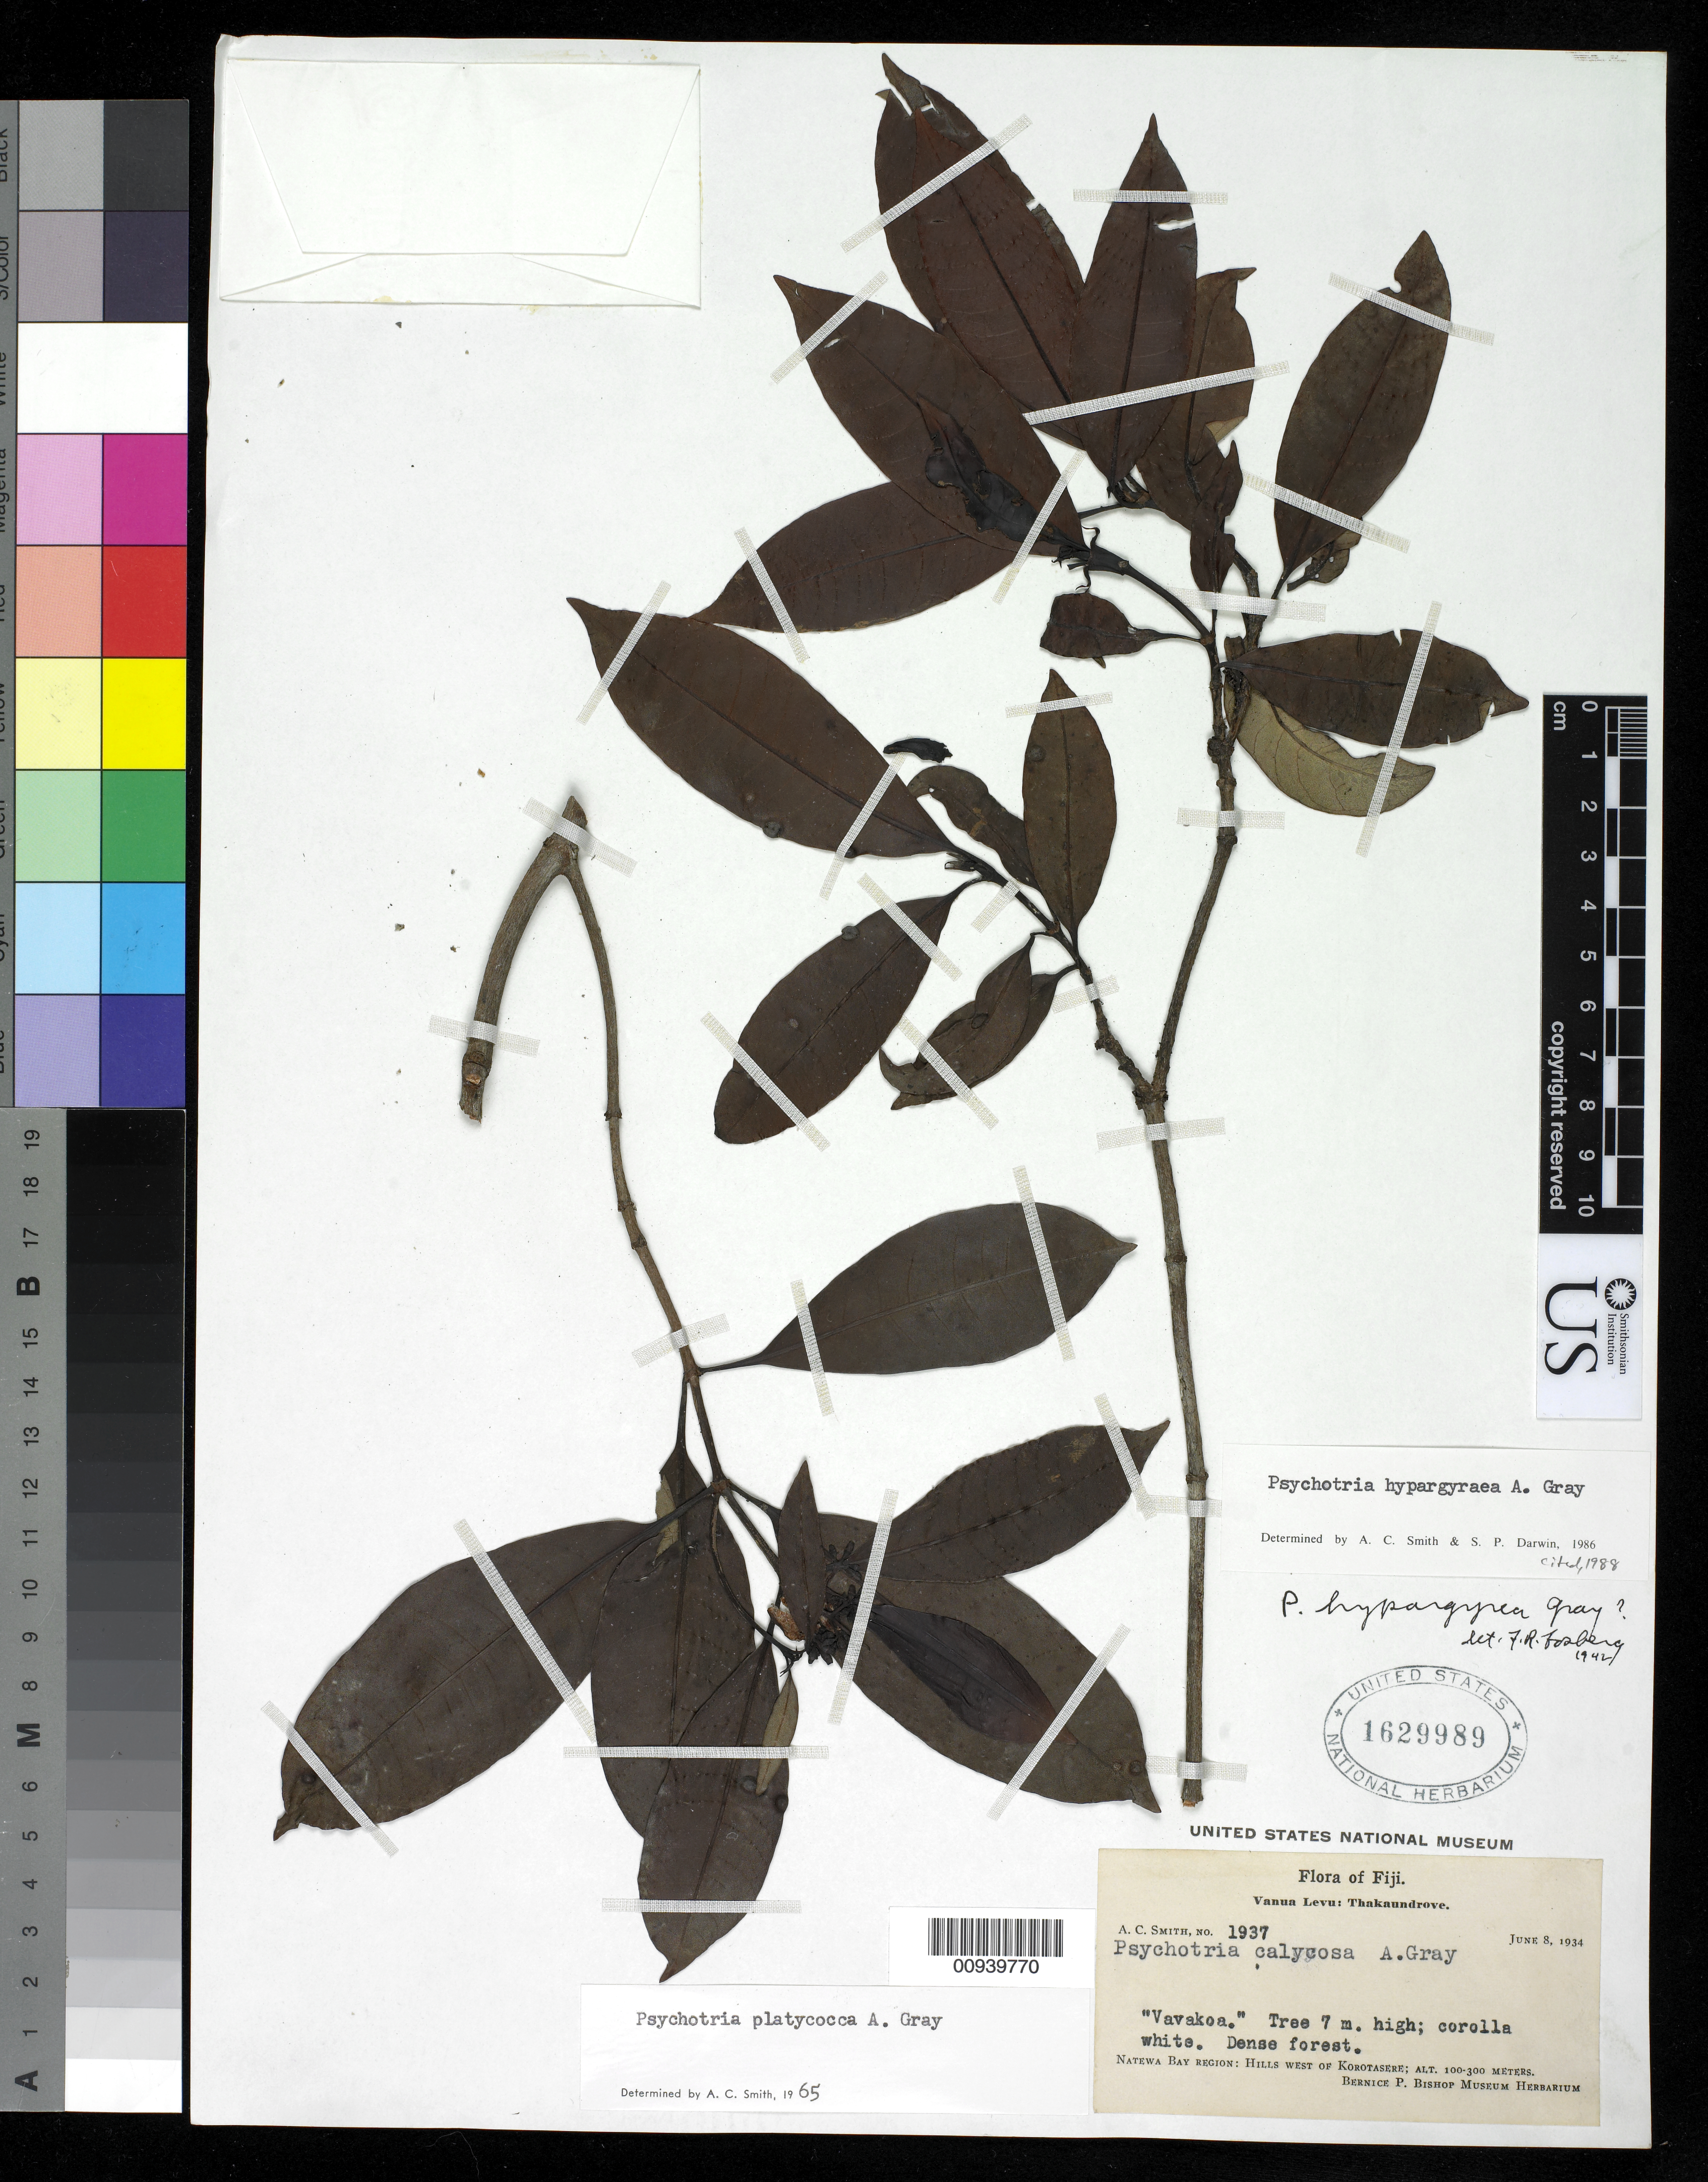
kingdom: Plantae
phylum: Tracheophyta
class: Magnoliopsida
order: Gentianales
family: Rubiaceae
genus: Psychotria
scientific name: Psychotria hypargyraea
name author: A. Gray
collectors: C. A. Smith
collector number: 1937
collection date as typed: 08 Jun 1934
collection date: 1934-06-08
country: Fiji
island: Vanua Levu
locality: Natewa Bay Region: Hill West of Korotasere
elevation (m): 100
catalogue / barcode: US 1629989